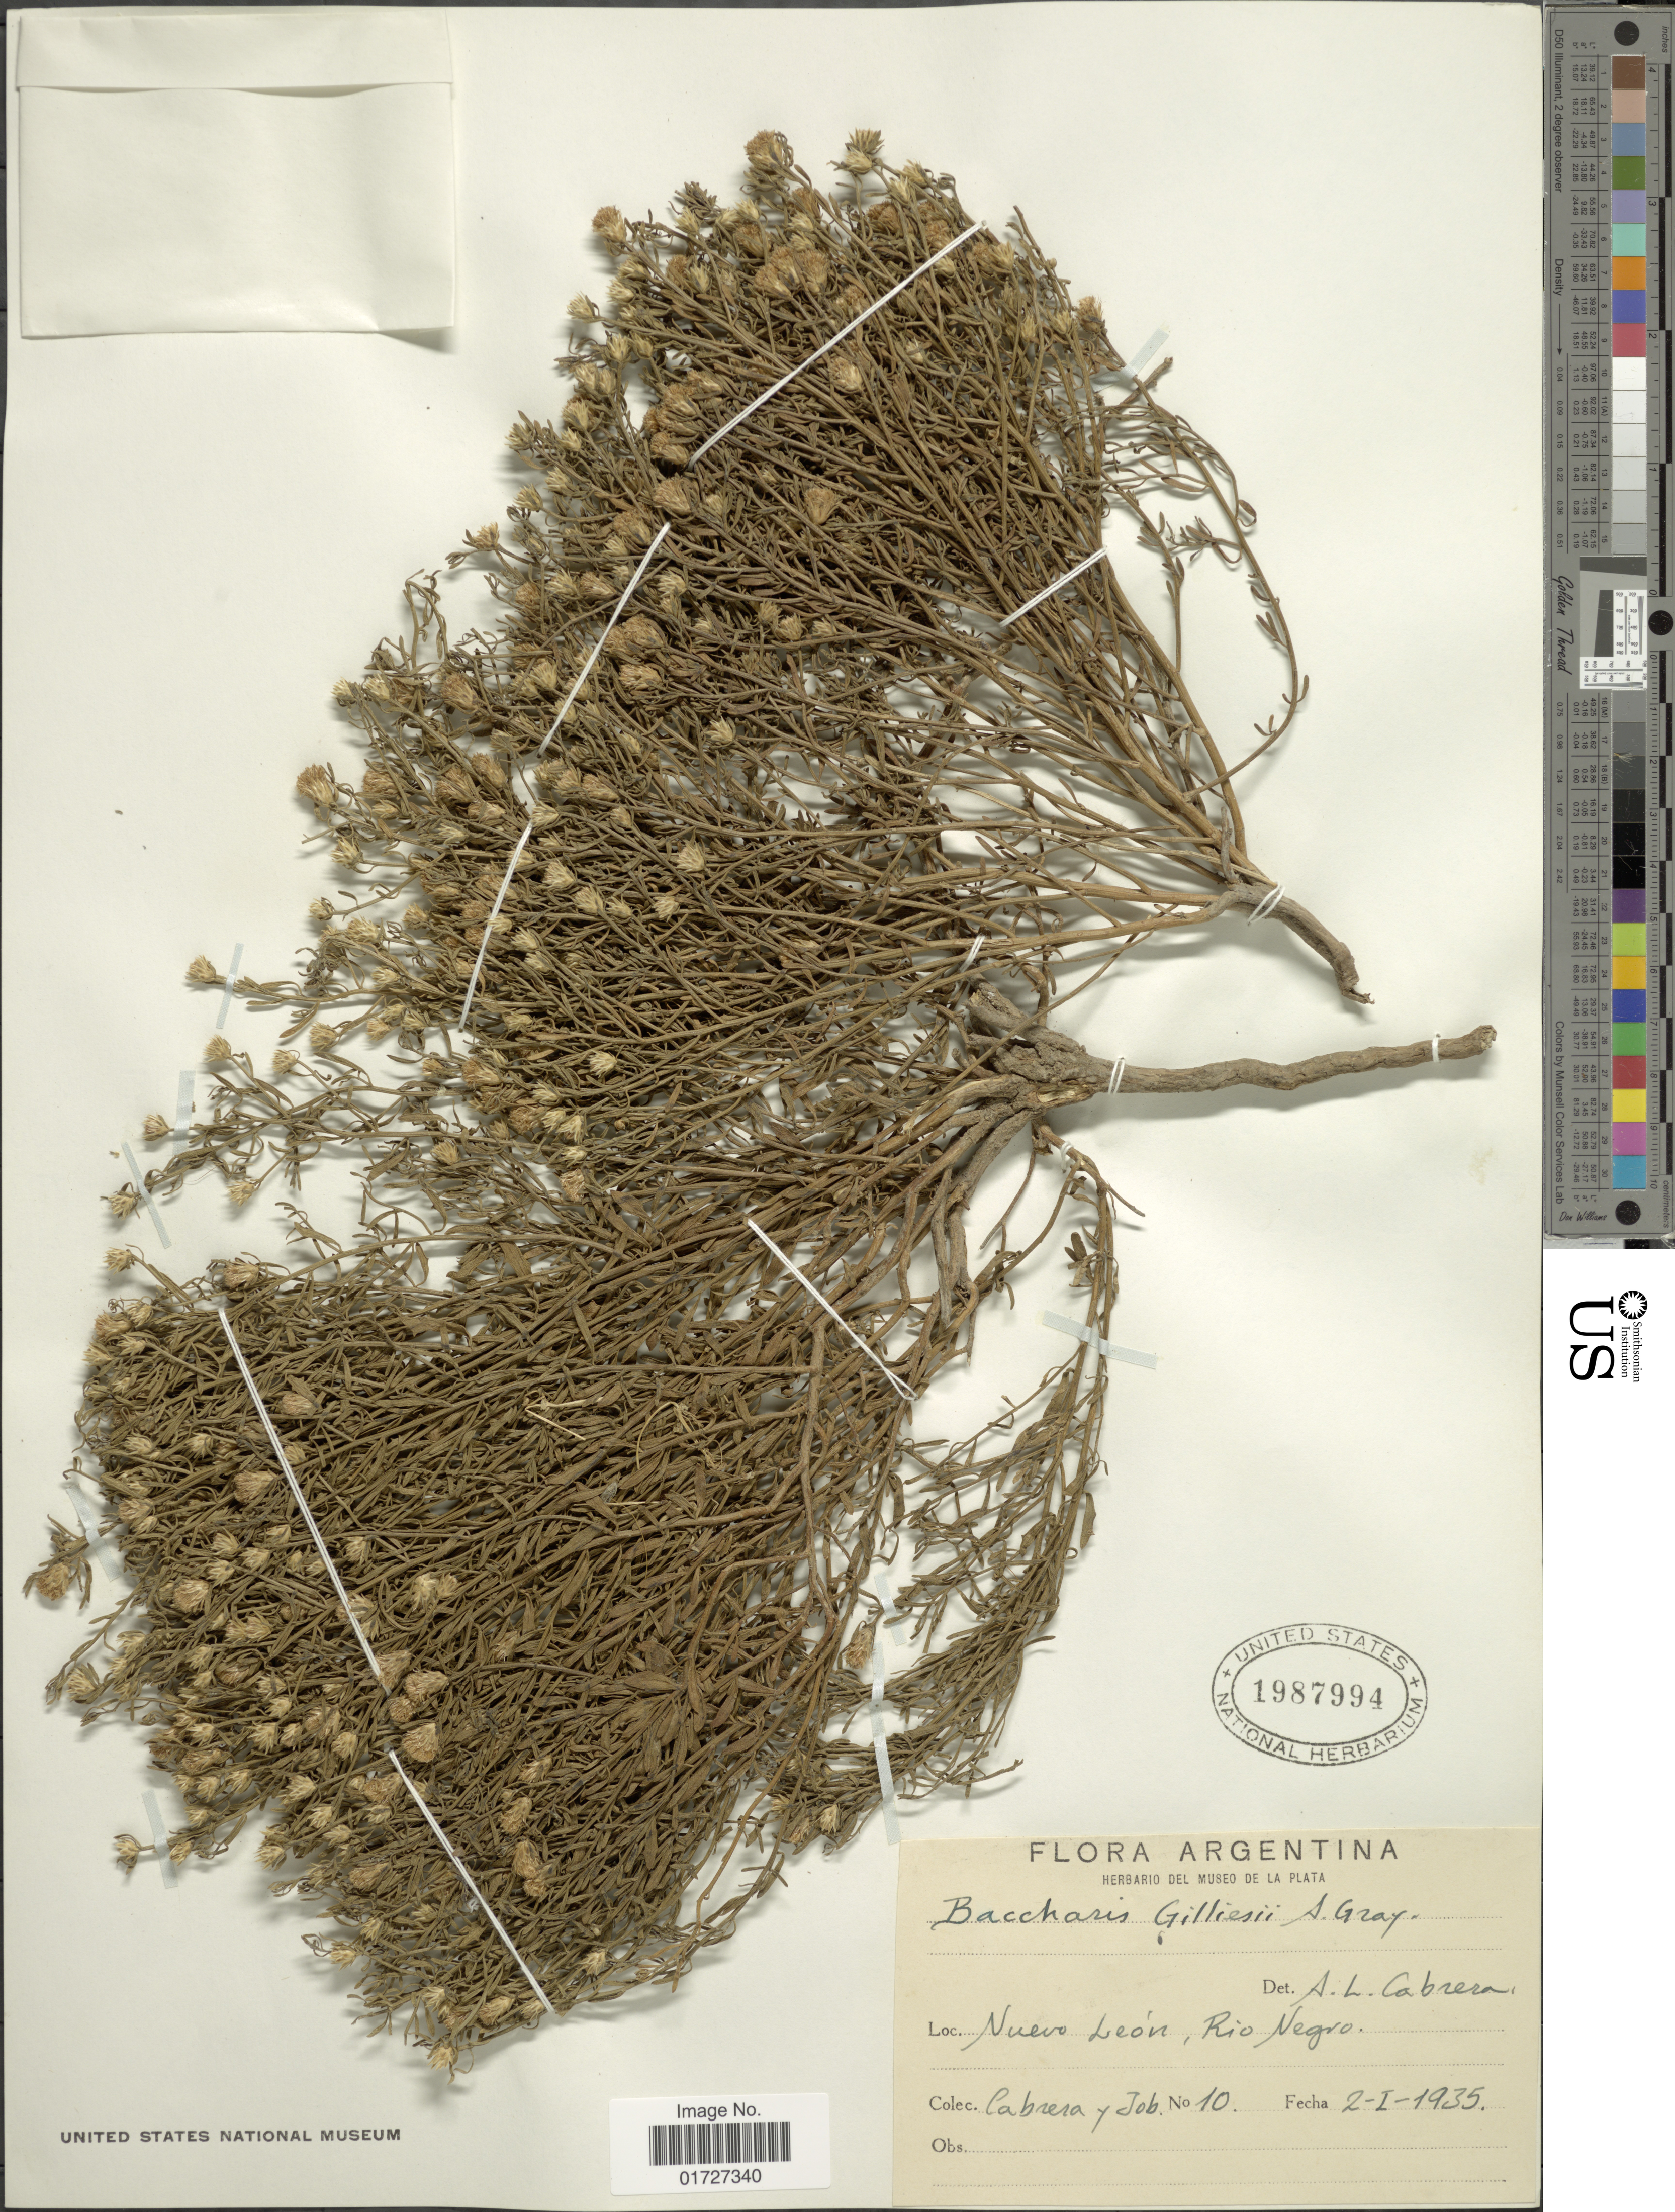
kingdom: Plantae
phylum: Tracheophyta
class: Magnoliopsida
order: Asterales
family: Asteraceae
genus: Baccharis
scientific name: Baccharis gilliesii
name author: A. Gray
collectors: Cabrera, -- & Job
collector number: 10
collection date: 1935-01-02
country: Argentina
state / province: Rio Negro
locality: Nuevo Leon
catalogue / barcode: US 1987994